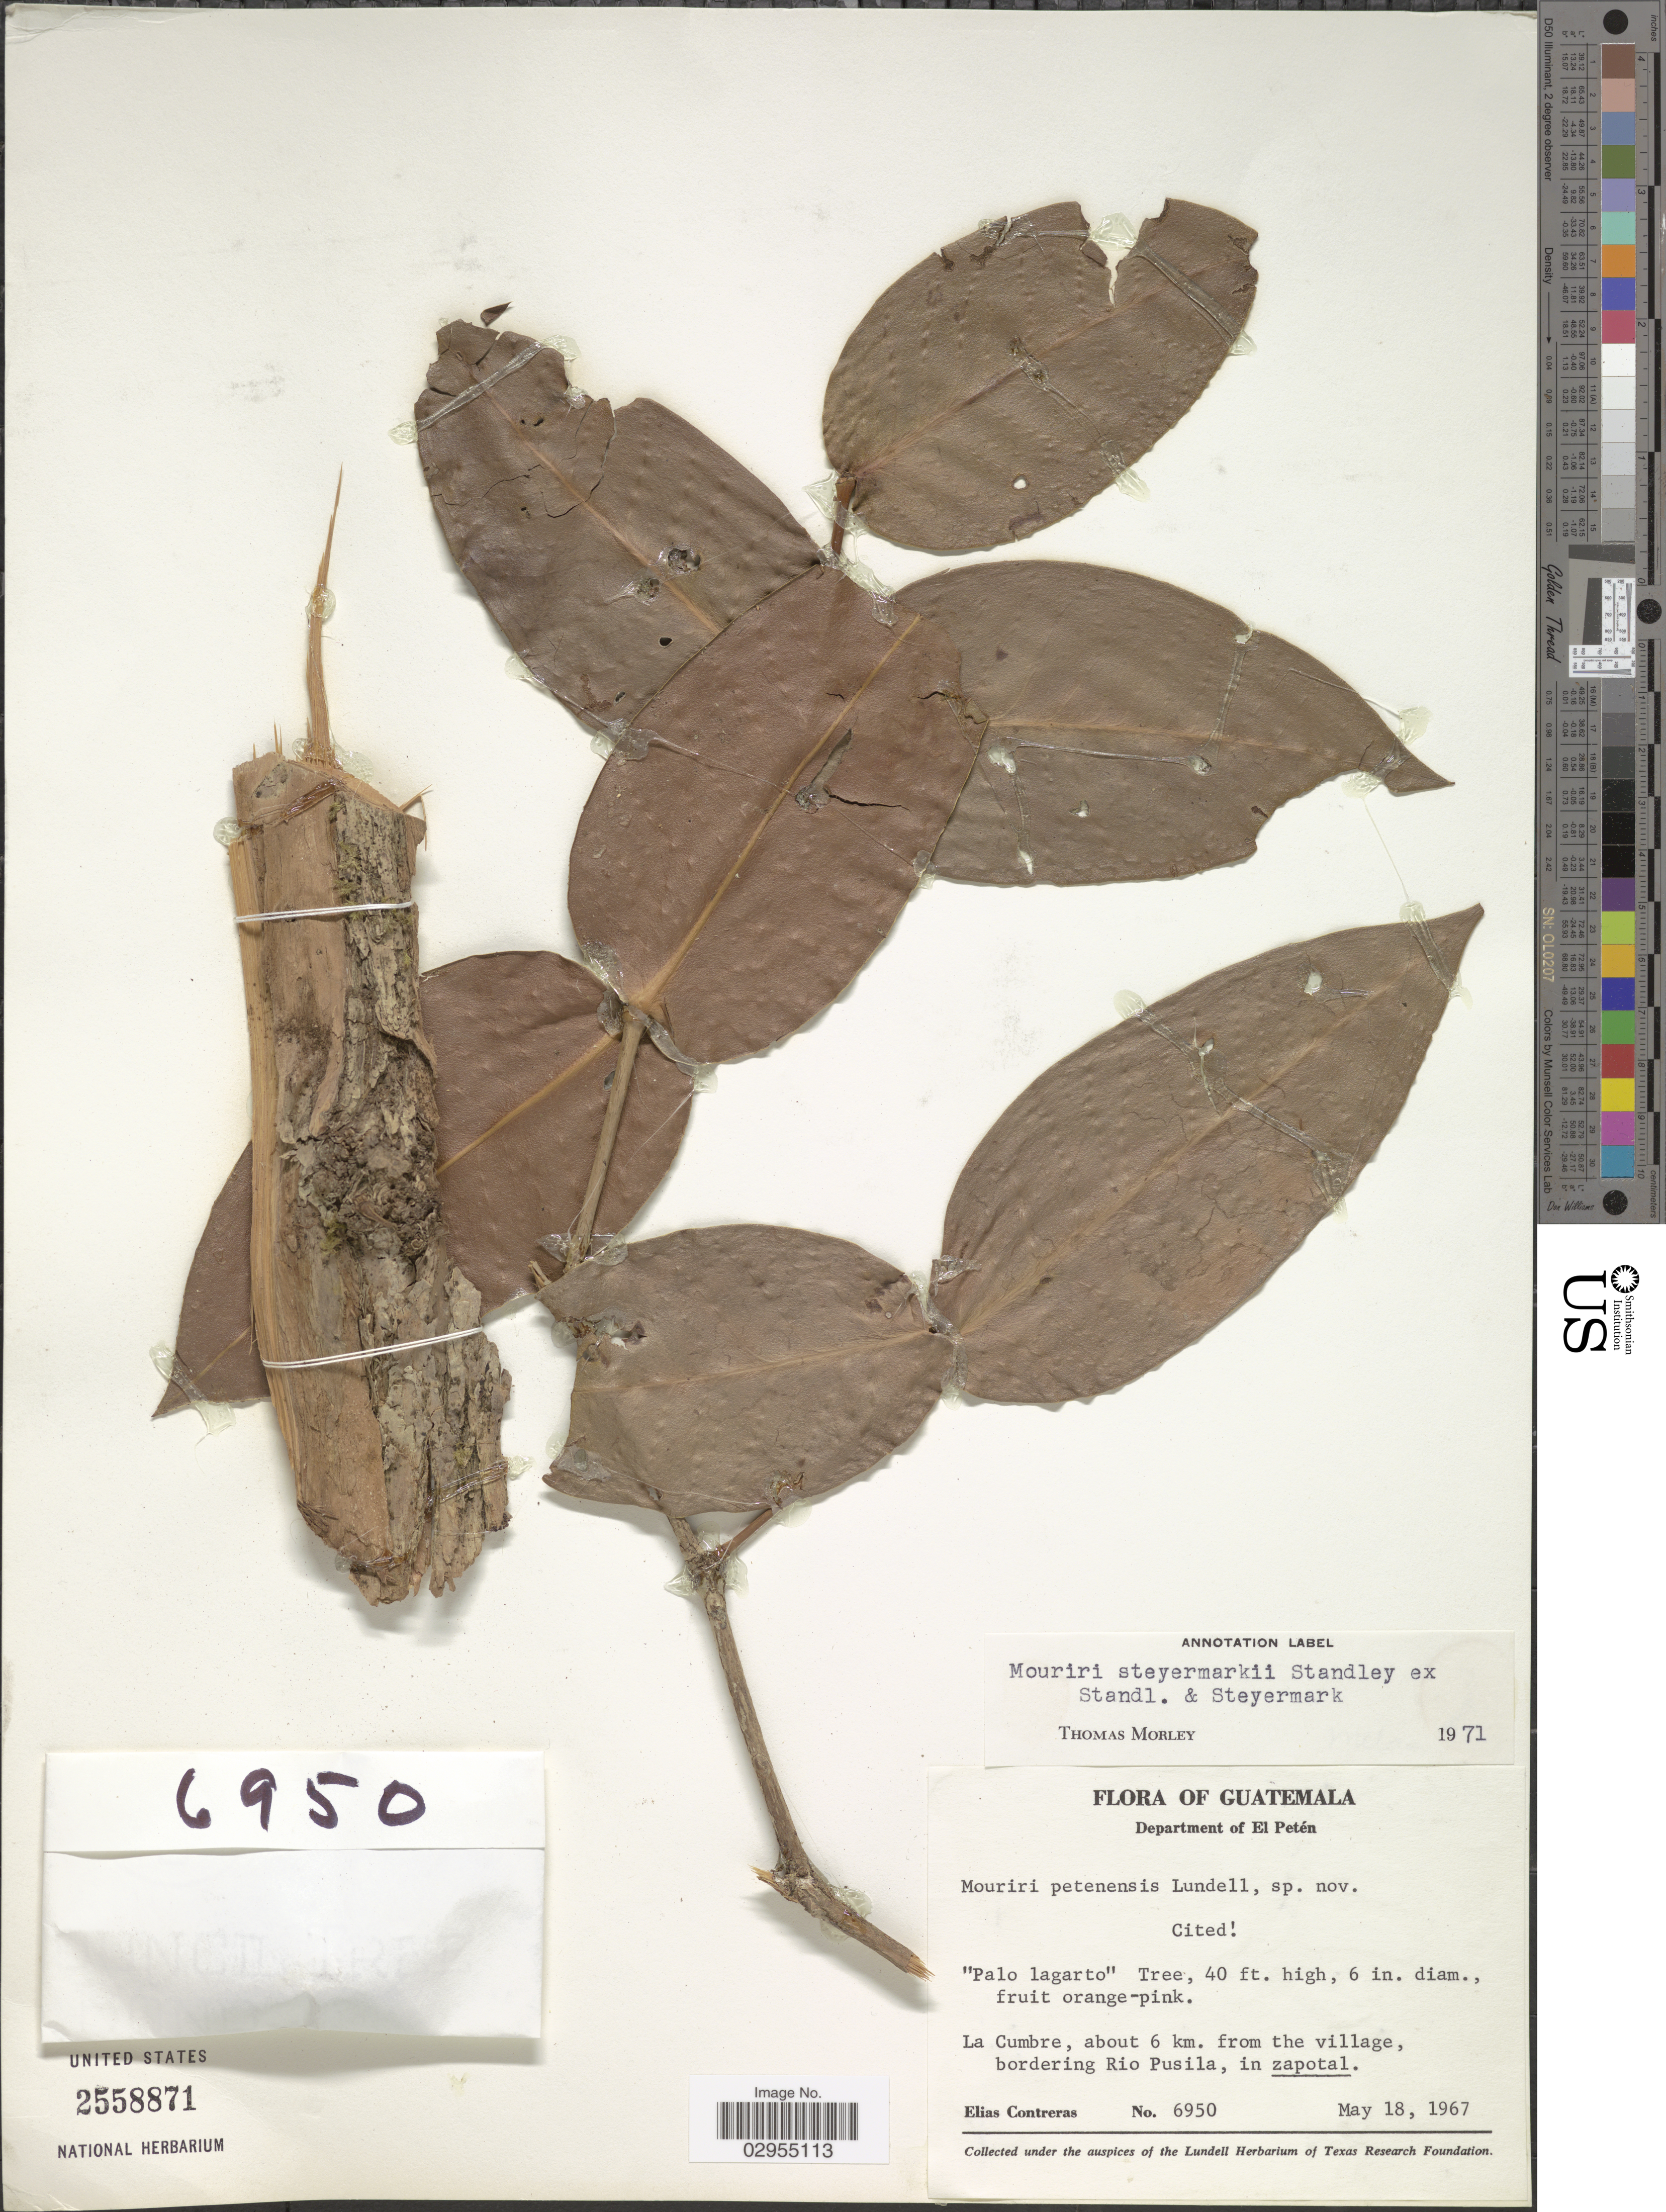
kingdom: Plantae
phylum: Tracheophyta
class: Magnoliopsida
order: Myrtales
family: Melastomataceae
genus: Mouriri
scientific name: Mouriri steyermarkii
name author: Standl.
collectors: E. Contreras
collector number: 6950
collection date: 1967-05-18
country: Guatemala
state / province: El Petén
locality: Department of El Petén. La Cmbre, about 6 km. from the village, bordering Rio Pusila, in zapotal.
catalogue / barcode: US 2558871